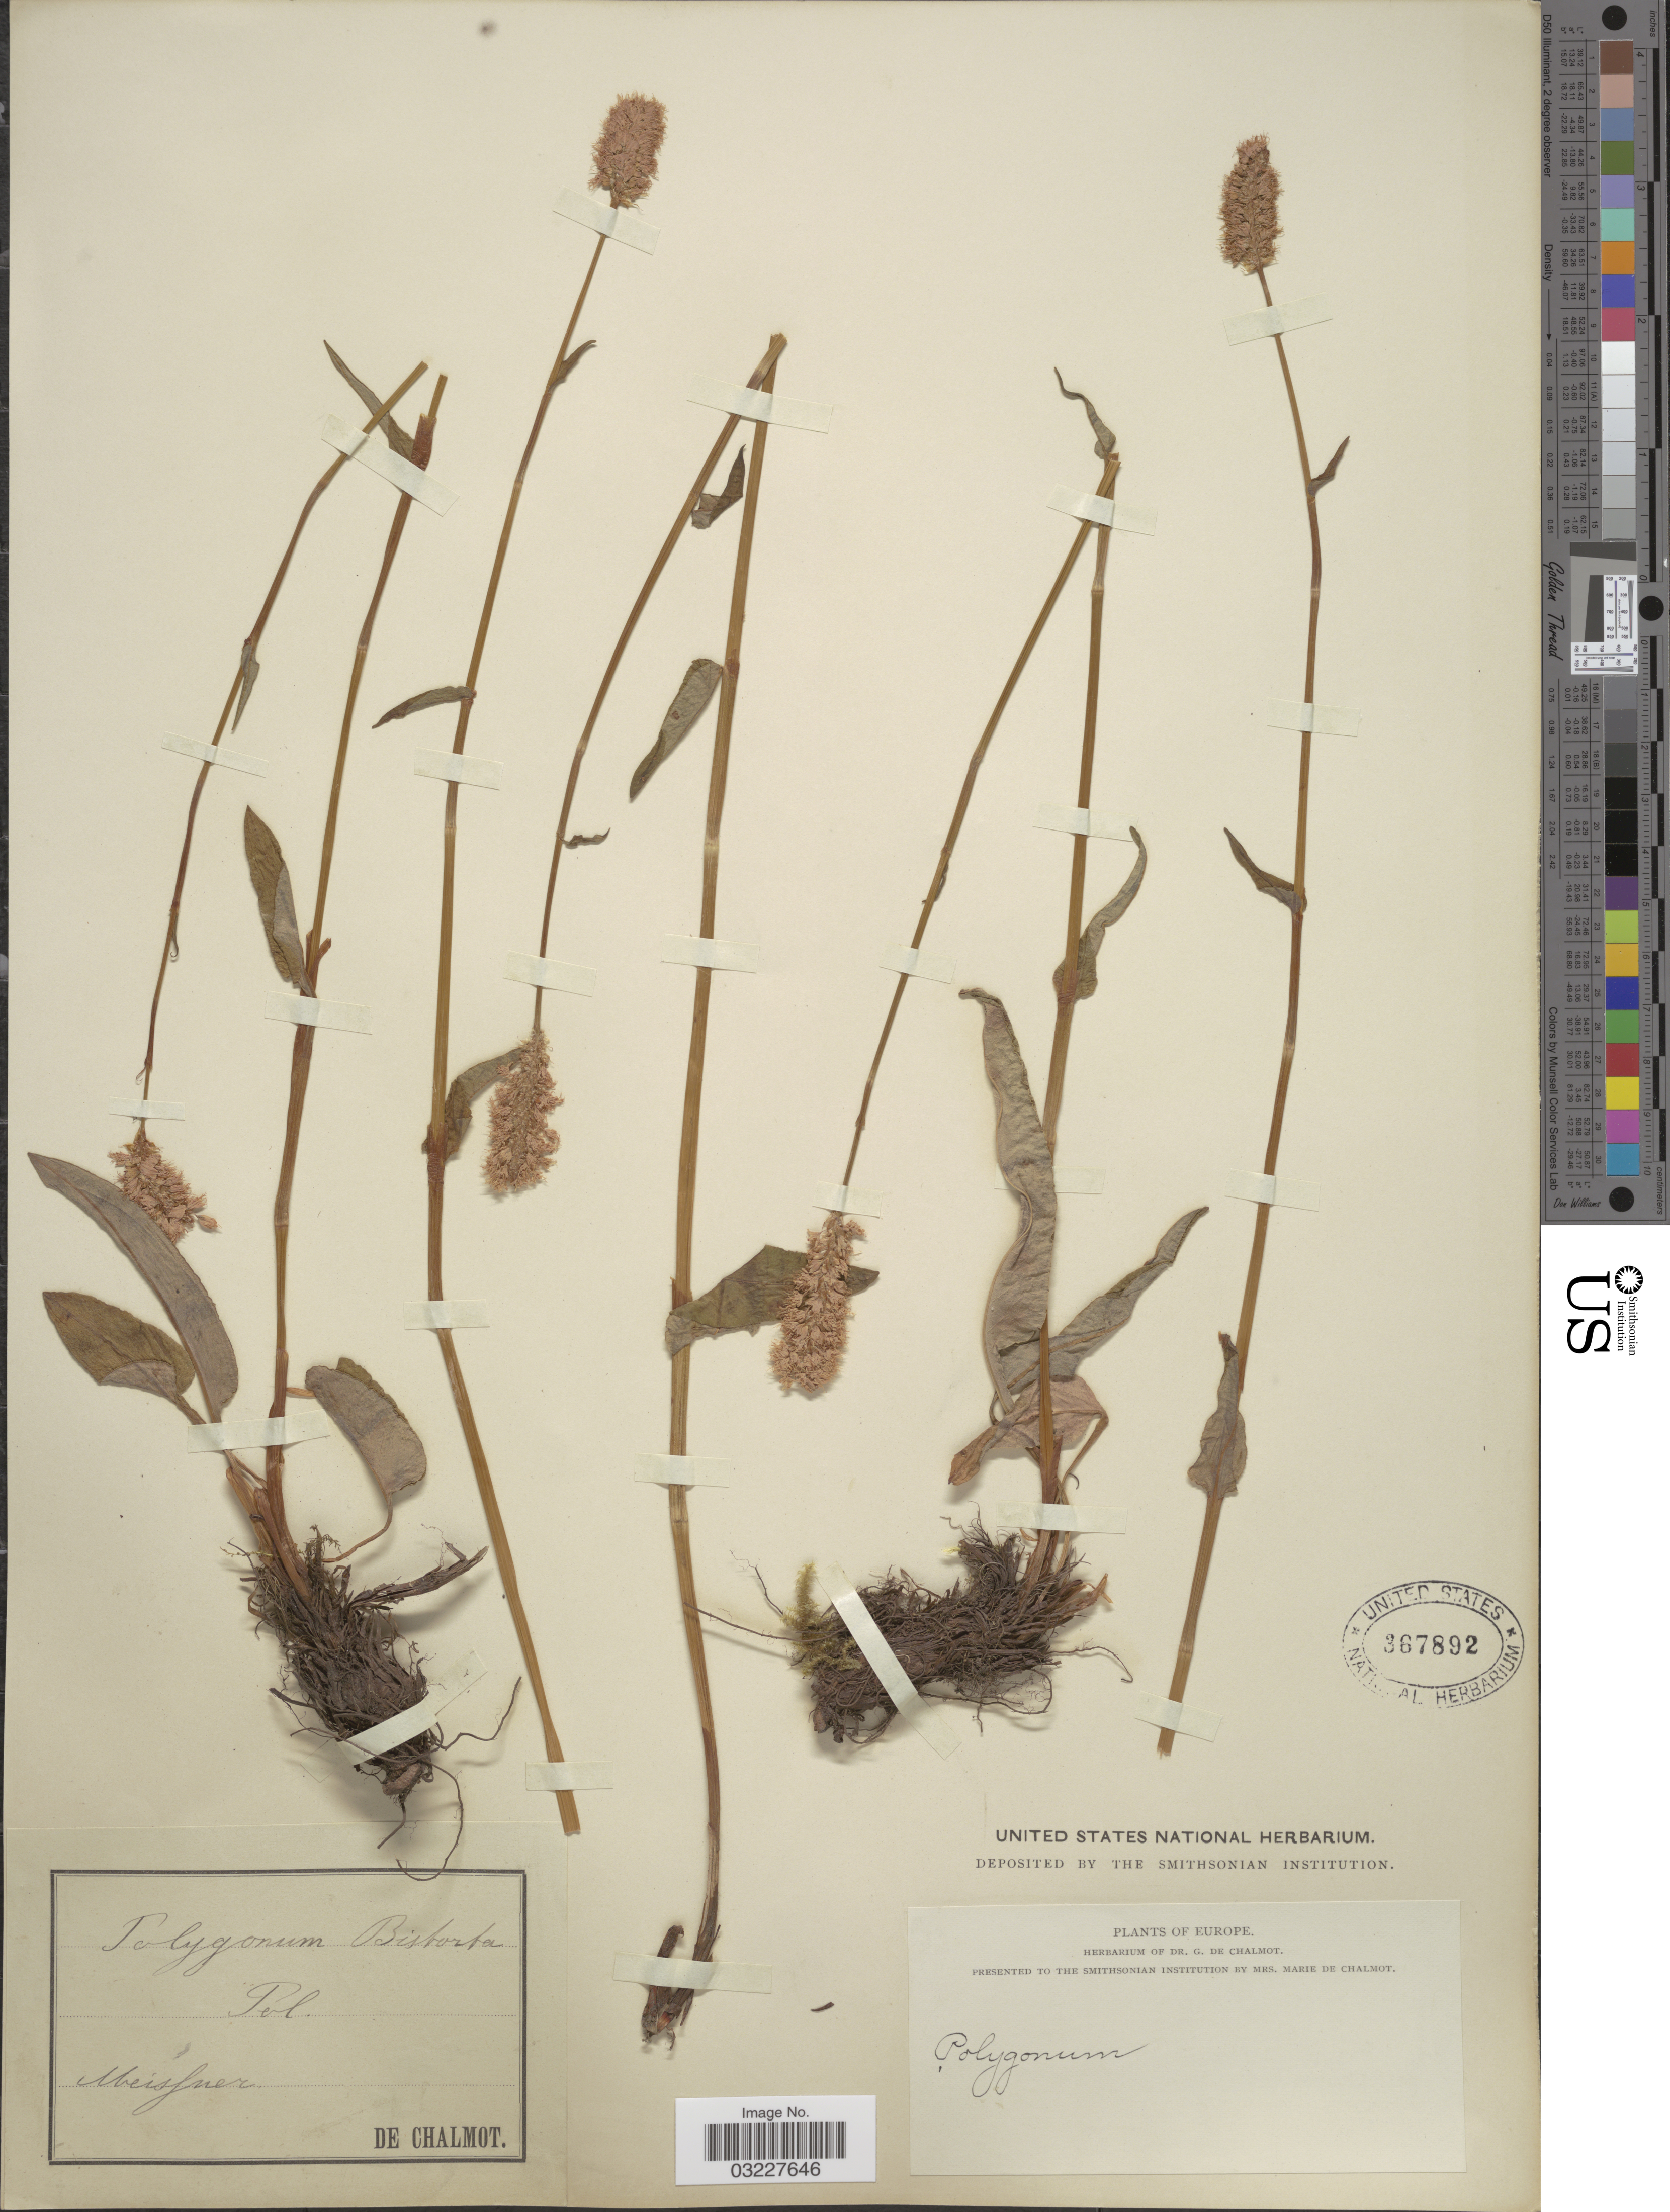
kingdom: Plantae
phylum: Tracheophyta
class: Magnoliopsida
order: Caryophyllales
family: Polygonaceae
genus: Bistorta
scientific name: Bistorta officinalis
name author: Delarbre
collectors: G. de Chalmot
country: Germany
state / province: Hesse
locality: Europe. Meissner.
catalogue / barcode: US 367892